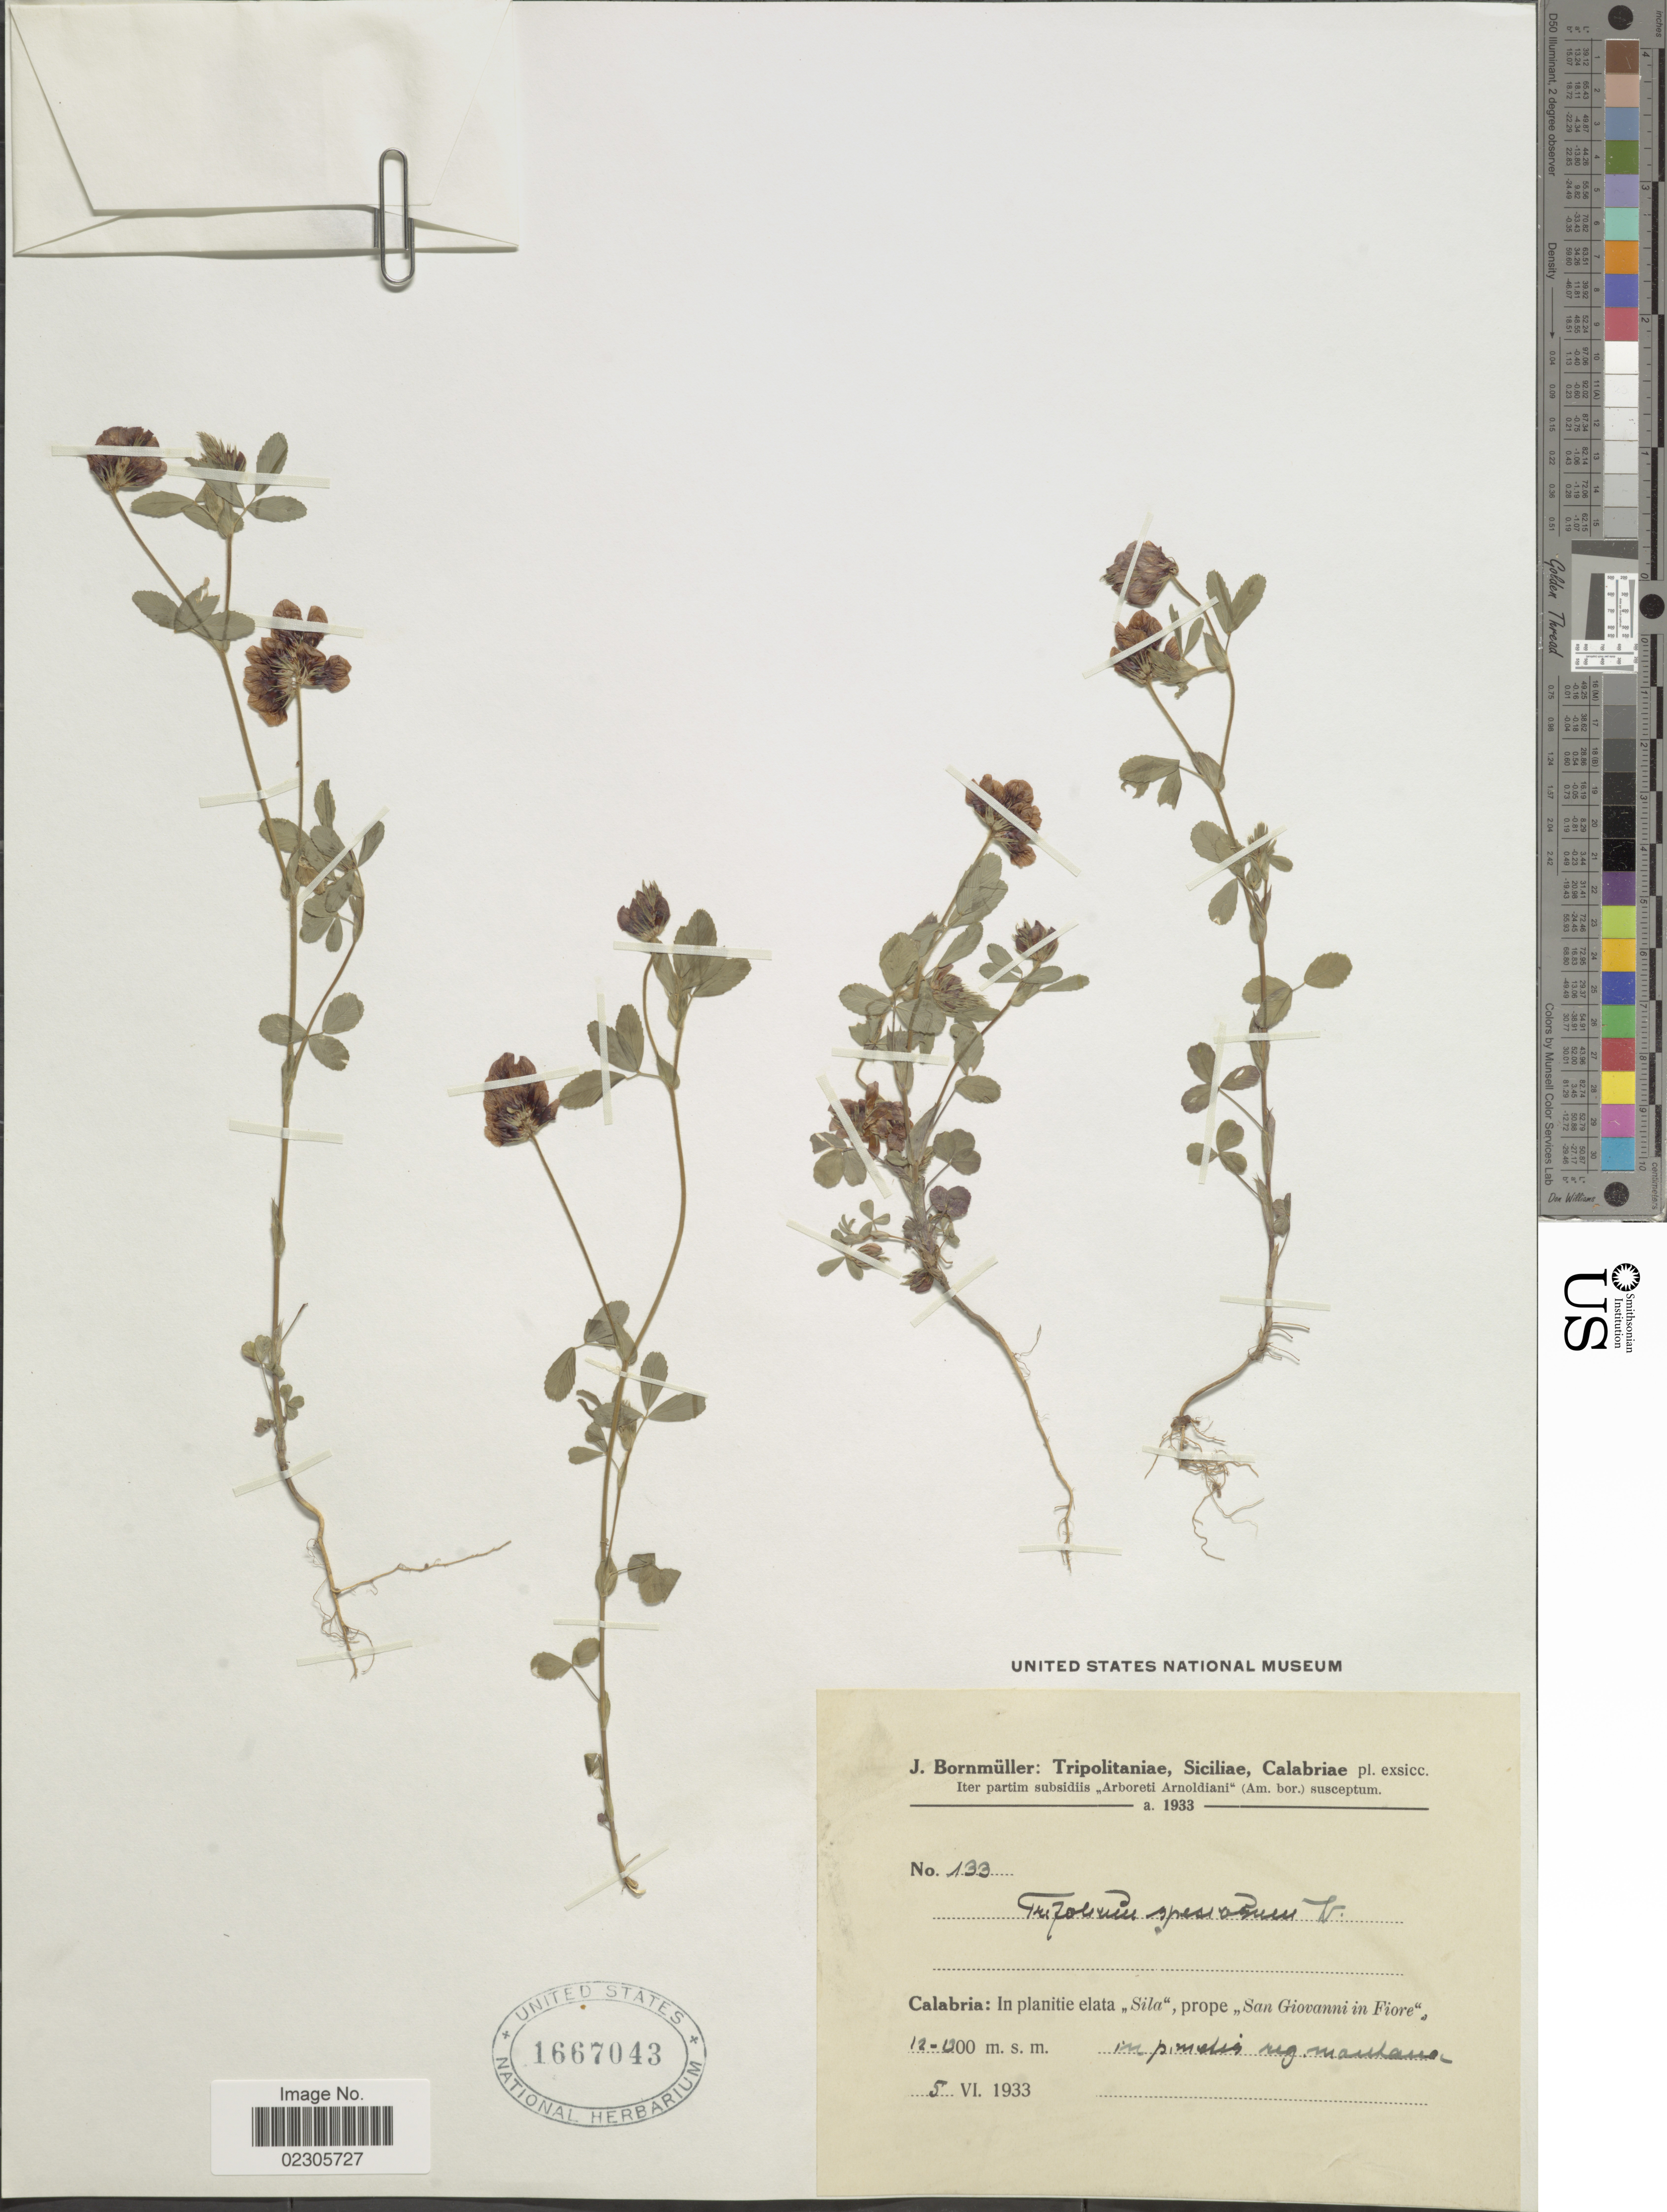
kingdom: Plantae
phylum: Tracheophyta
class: Magnoliopsida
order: Fabales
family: Fabaceae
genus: Trifolium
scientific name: Trifolium speciosum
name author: Willd.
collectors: J. Bornmüller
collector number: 133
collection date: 1933-06-05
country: Italy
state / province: Calabria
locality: Tripolitaniae, Sciliae, Calabriae, Clabria: in planitie elata "Sila" prope San Giovanni in Fiore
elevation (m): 1200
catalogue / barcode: US 1667043